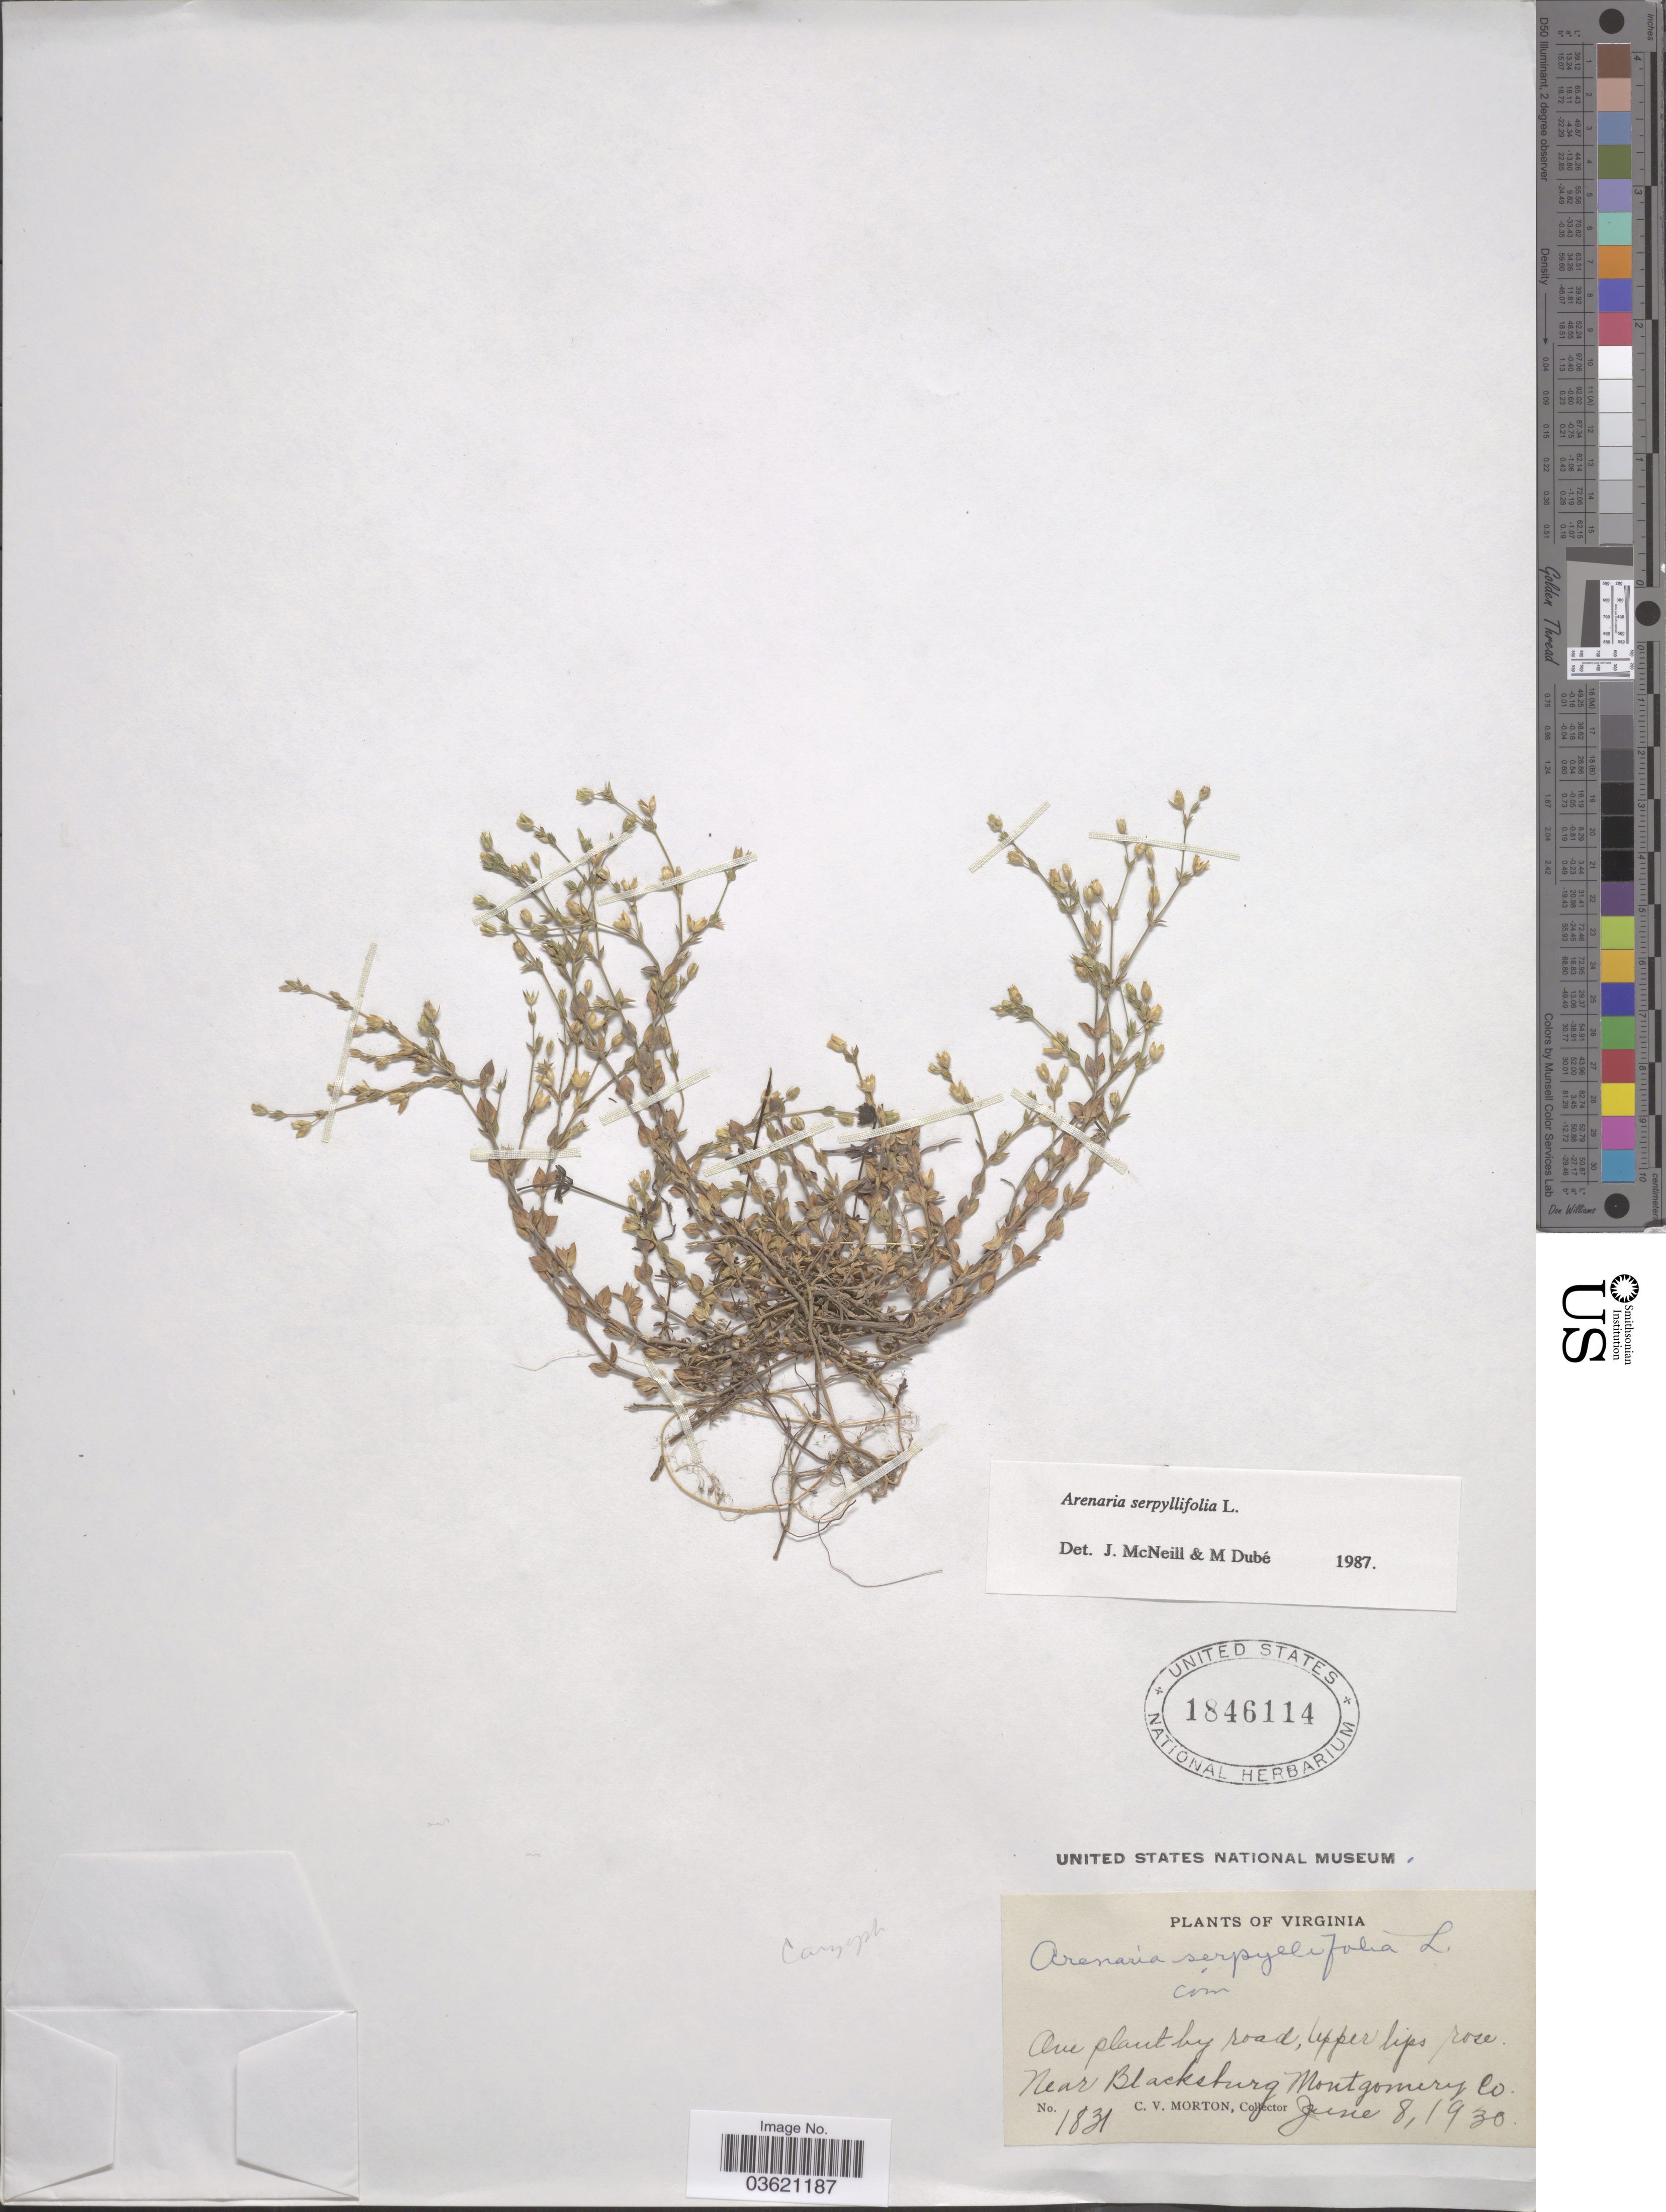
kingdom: Plantae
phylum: Tracheophyta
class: Magnoliopsida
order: Caryophyllales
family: Caryophyllaceae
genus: Arenaria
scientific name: Arenaria serpyllifolia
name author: L.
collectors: C. V. Morton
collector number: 1831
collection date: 1930-06-08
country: United States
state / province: Virginia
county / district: Montgomery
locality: Near Blacksburg, Montgomery Co.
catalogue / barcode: US 1846114